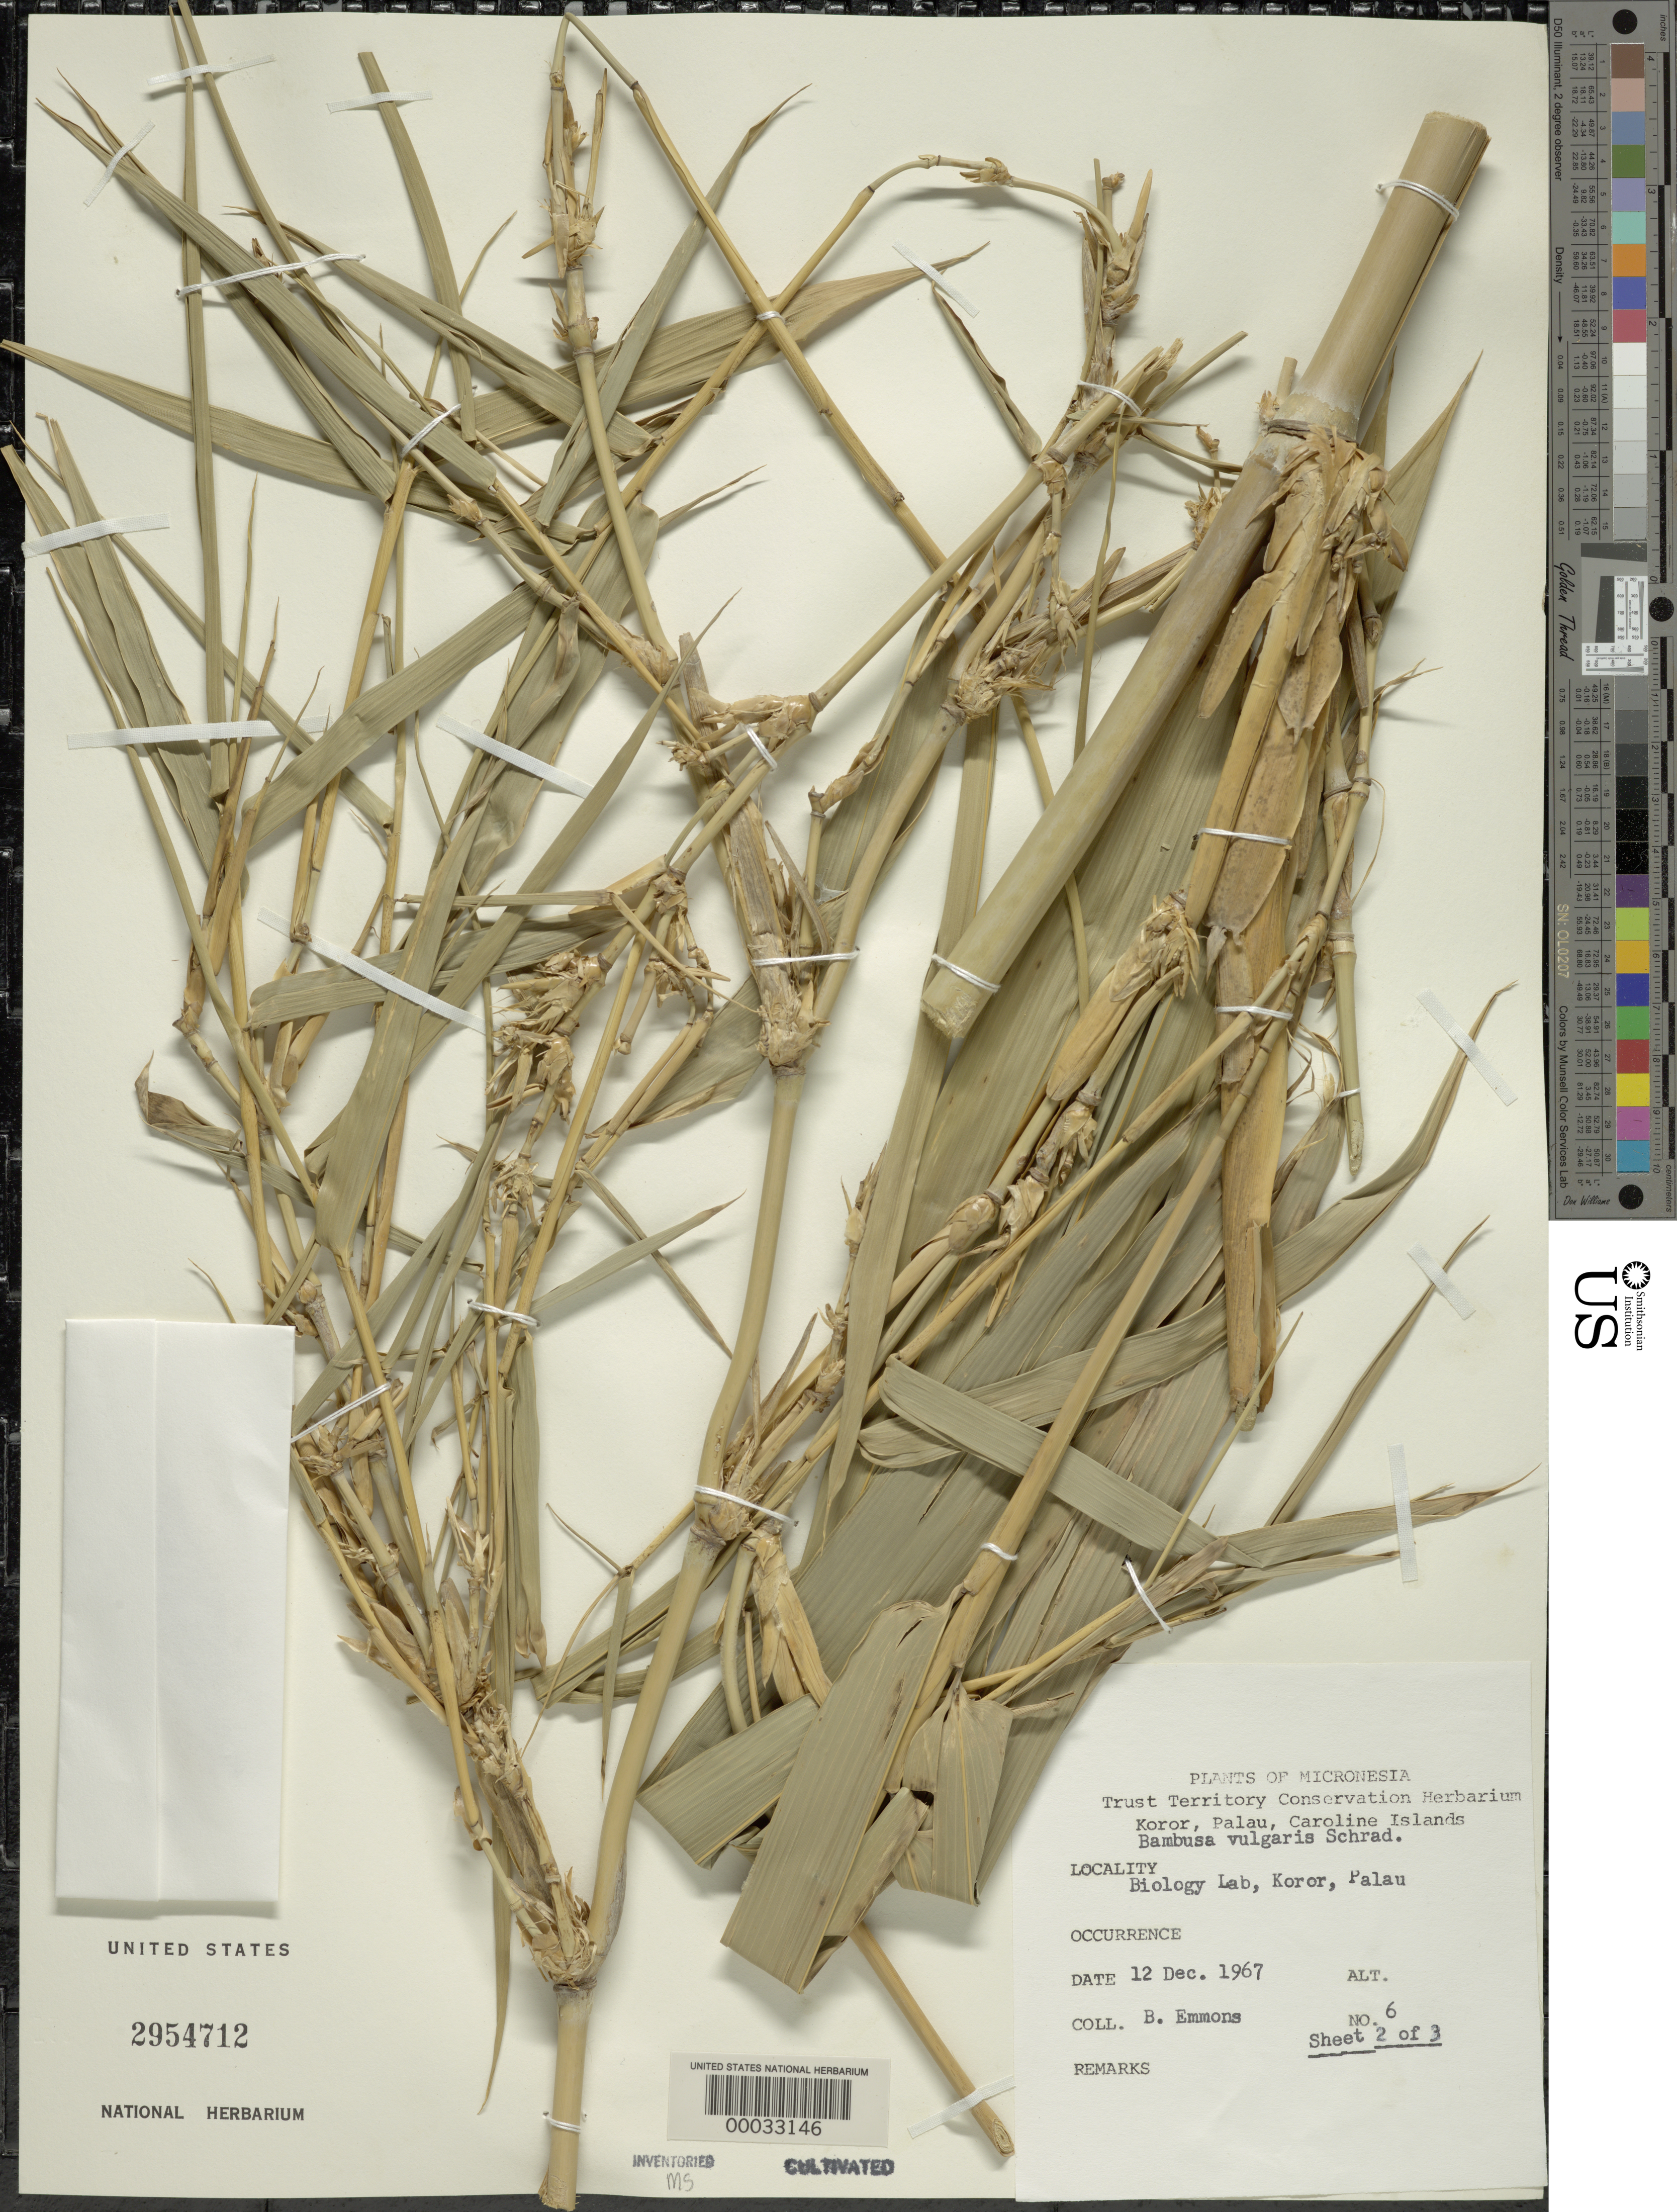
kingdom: Plantae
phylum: Tracheophyta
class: Liliopsida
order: Poales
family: Poaceae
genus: Bambusa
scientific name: Bambusa vulgaris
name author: Schrad. ex J.C. Wendl.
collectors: B. Emmons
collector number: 6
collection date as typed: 12 Dec 1967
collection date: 1967-12-12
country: Palau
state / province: Koror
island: Oreor (Koror)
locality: Koror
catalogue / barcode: US 2954712